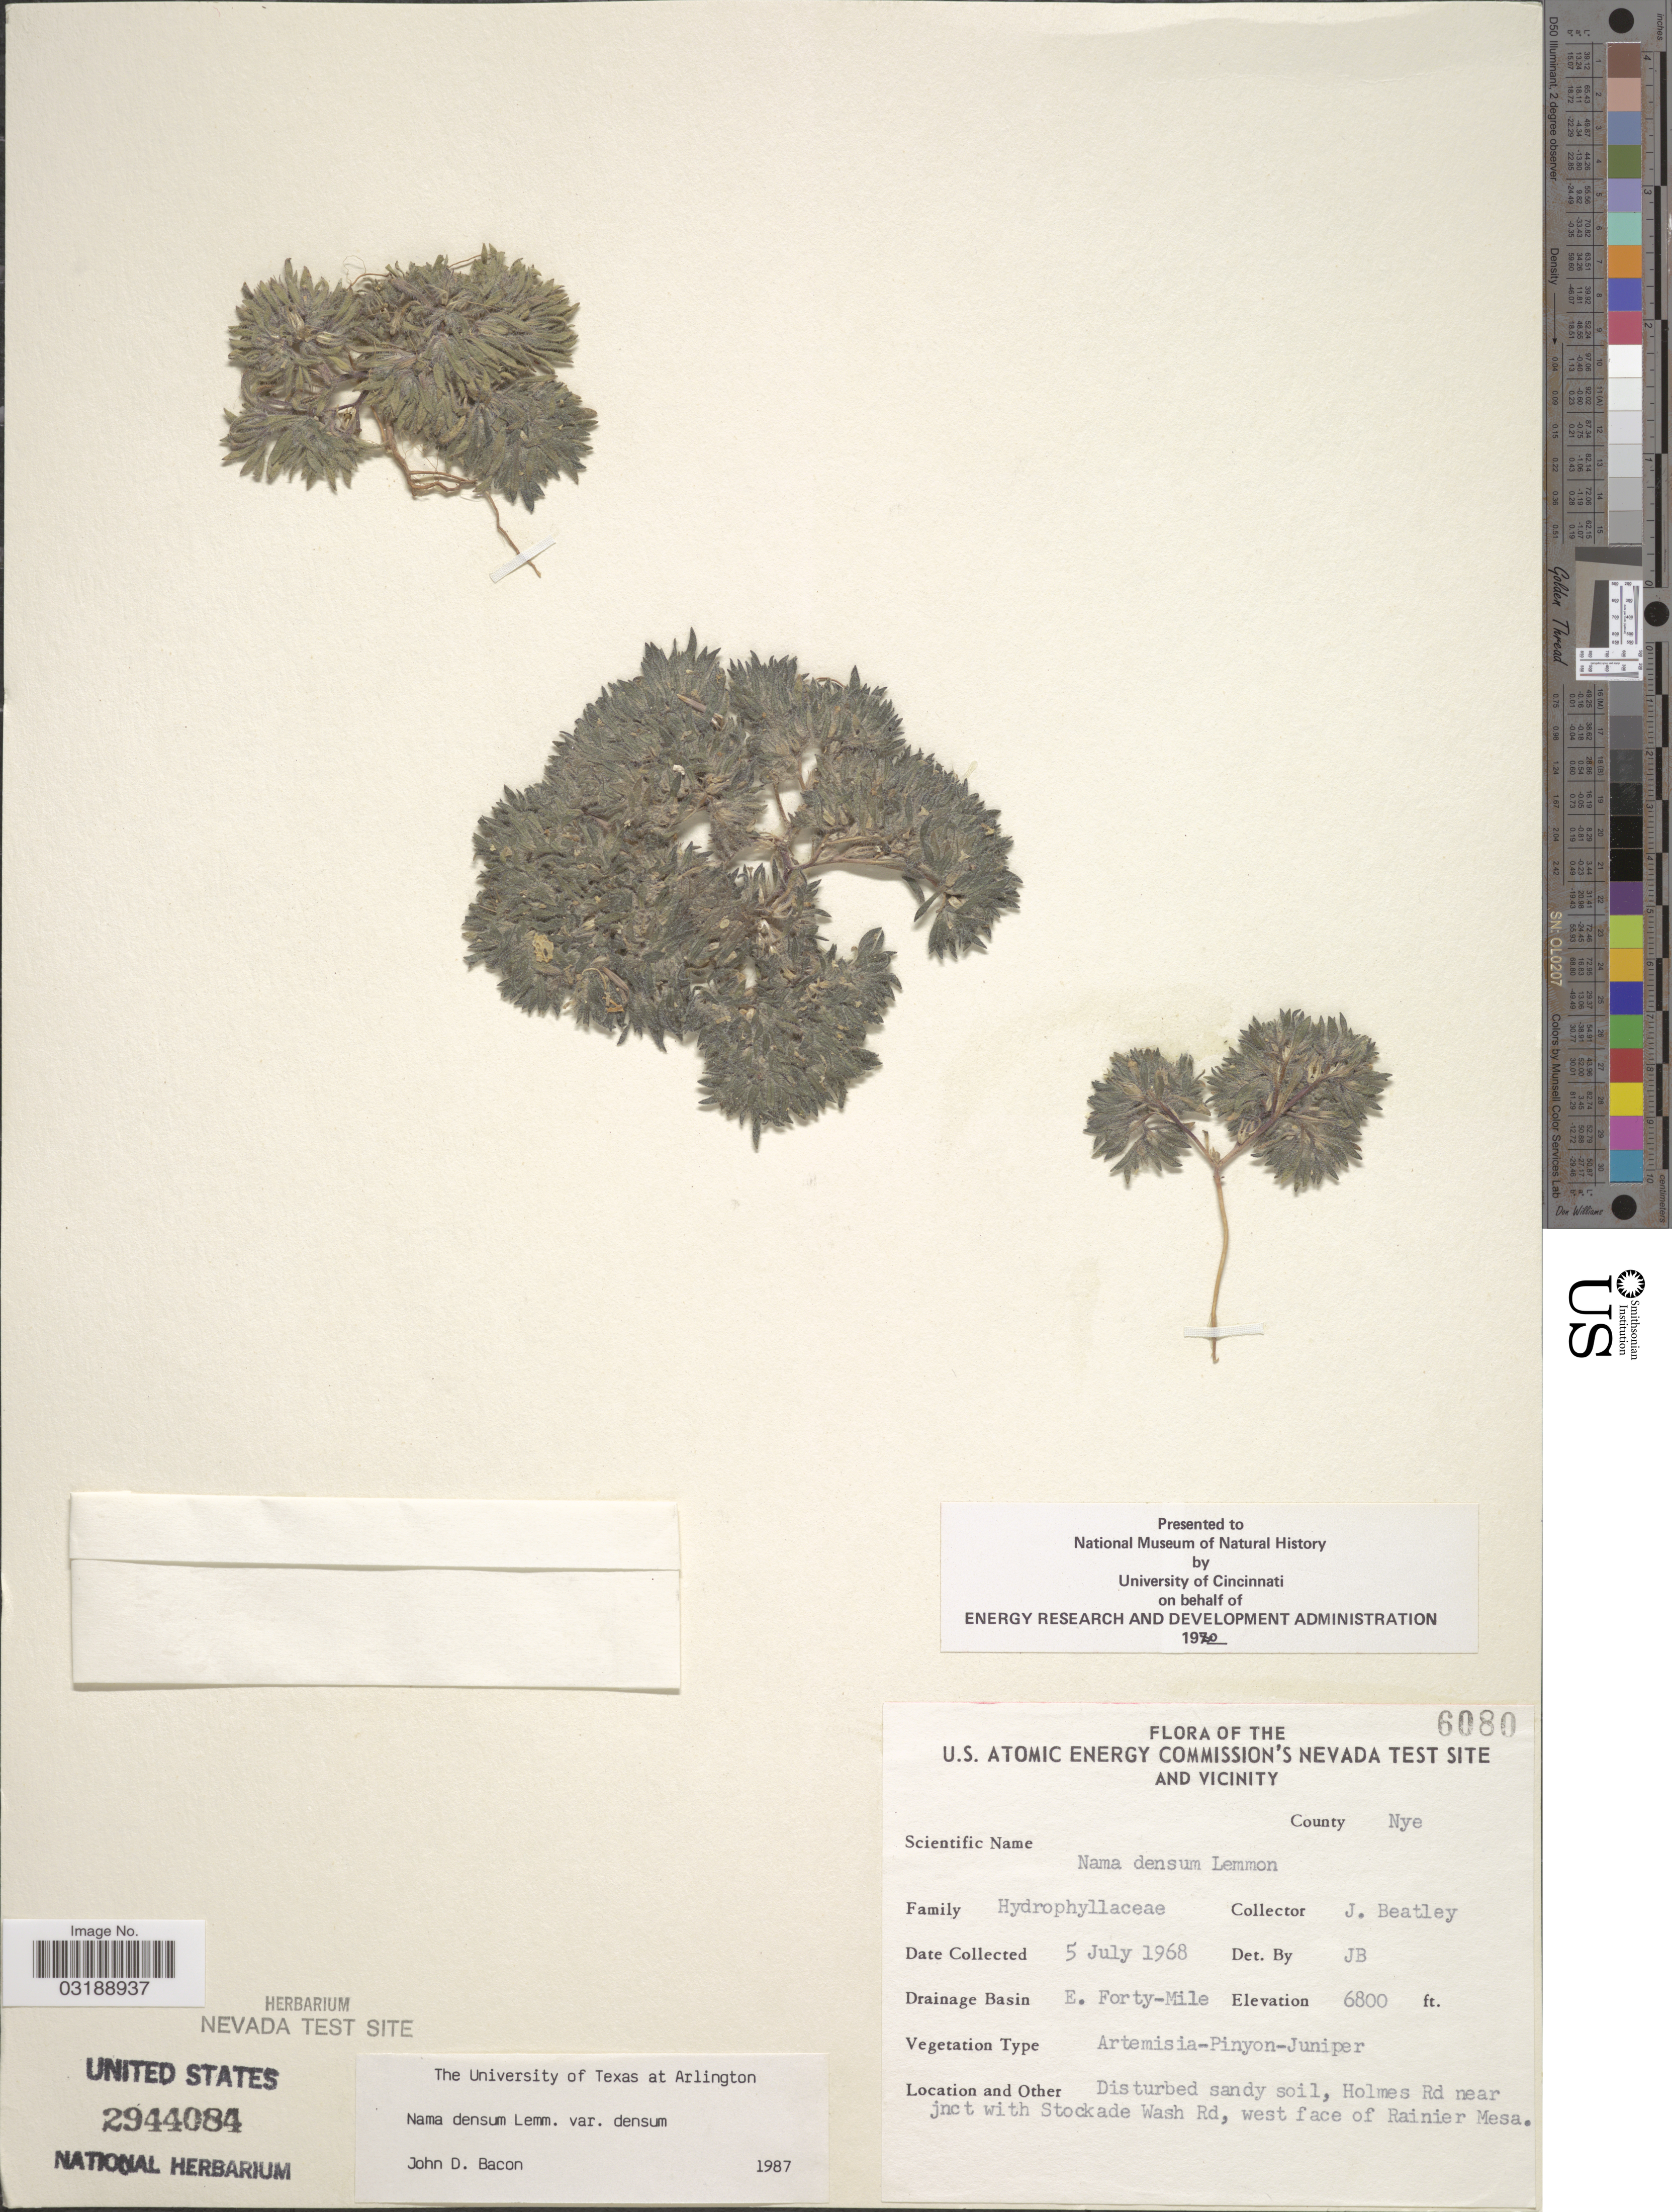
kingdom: Plantae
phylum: Tracheophyta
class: Magnoliopsida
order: Boraginales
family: Namaceae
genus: Nama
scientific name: Nama densa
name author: Lemmon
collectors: J. C. Beatley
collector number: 6080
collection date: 1968-07-05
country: United States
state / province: Nevada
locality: U.S. Atomic Energy Commission's Nevada Test Site and Vicinity, County Nye, Drainage Basin E. Forty-Mile, Holmes Rd near jnct with Stockade Wash Rd, west face of Rainier Mesa.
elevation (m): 2073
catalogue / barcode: US 2944084